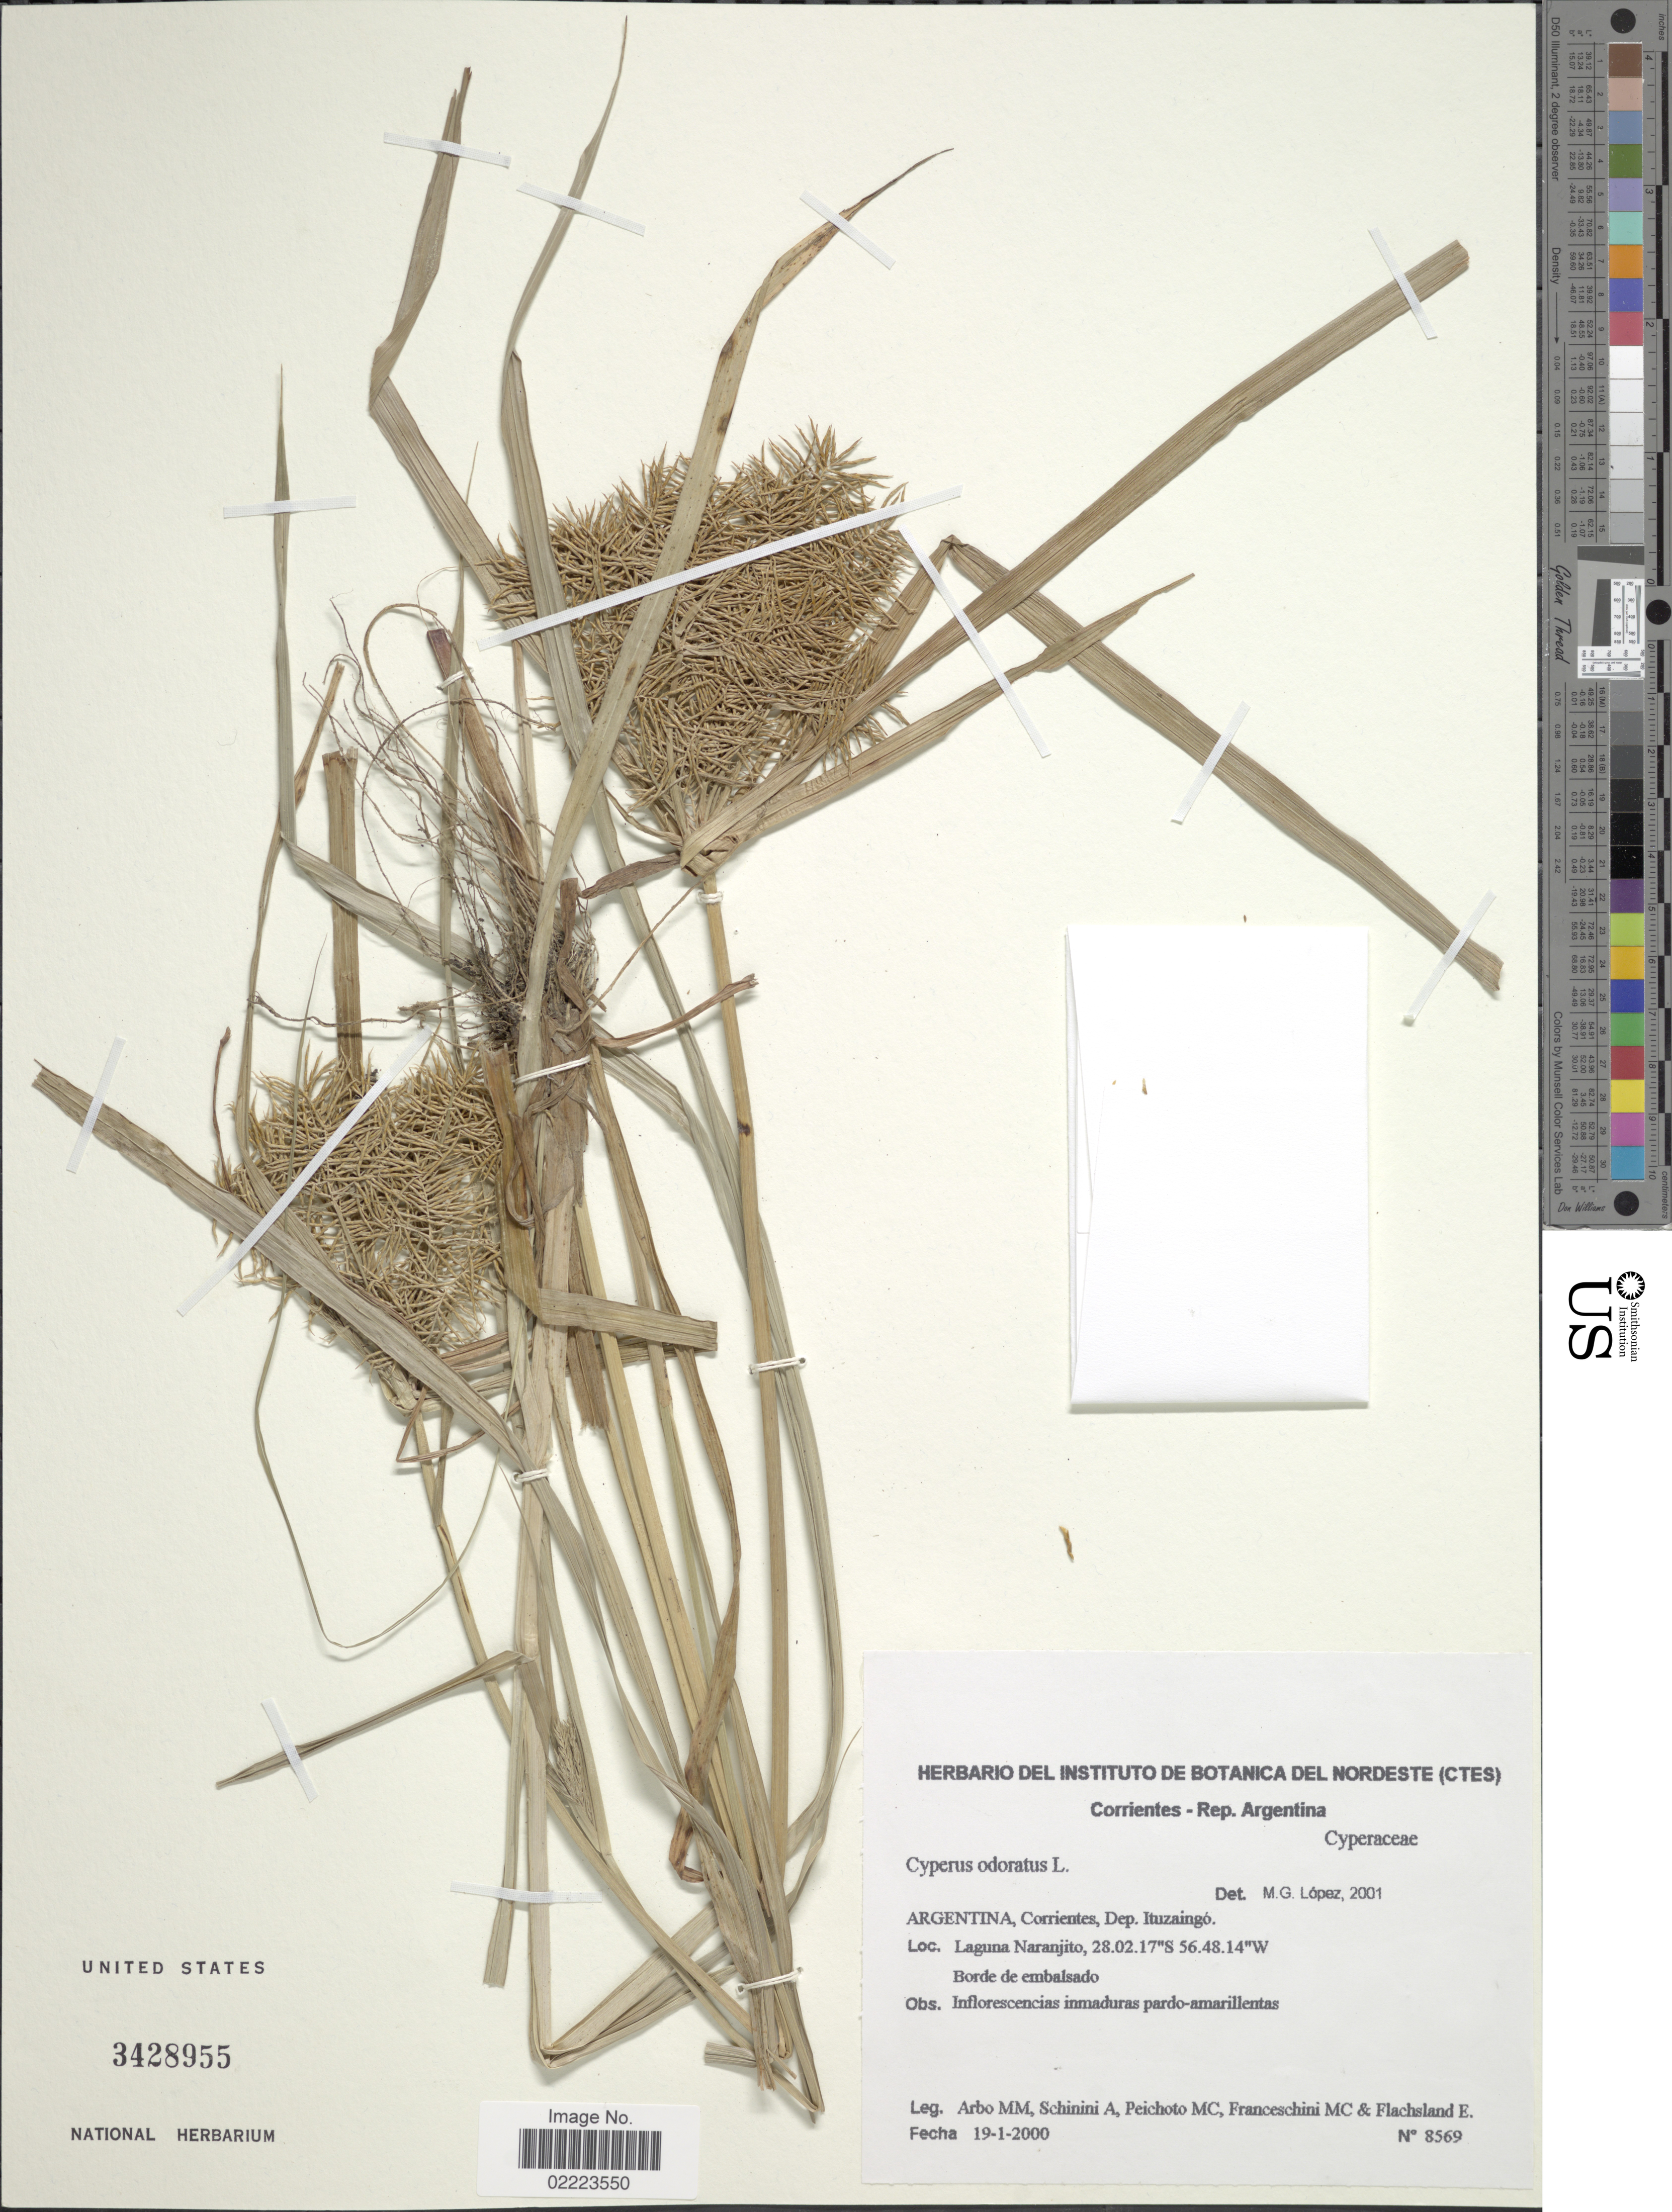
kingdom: Plantae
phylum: Tracheophyta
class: Liliopsida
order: Poales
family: Cyperaceae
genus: Cyperus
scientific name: Cyperus odoratus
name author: L.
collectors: M. M. Arbo, A. Schinini, M. Peichoto, M. Franceschini & E. Flachsland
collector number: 8569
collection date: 2000-01-19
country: Argentina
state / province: Corrientes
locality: Corrientes, Dep. Ituzaingo. Laguna Naranjito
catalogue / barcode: US 3428955